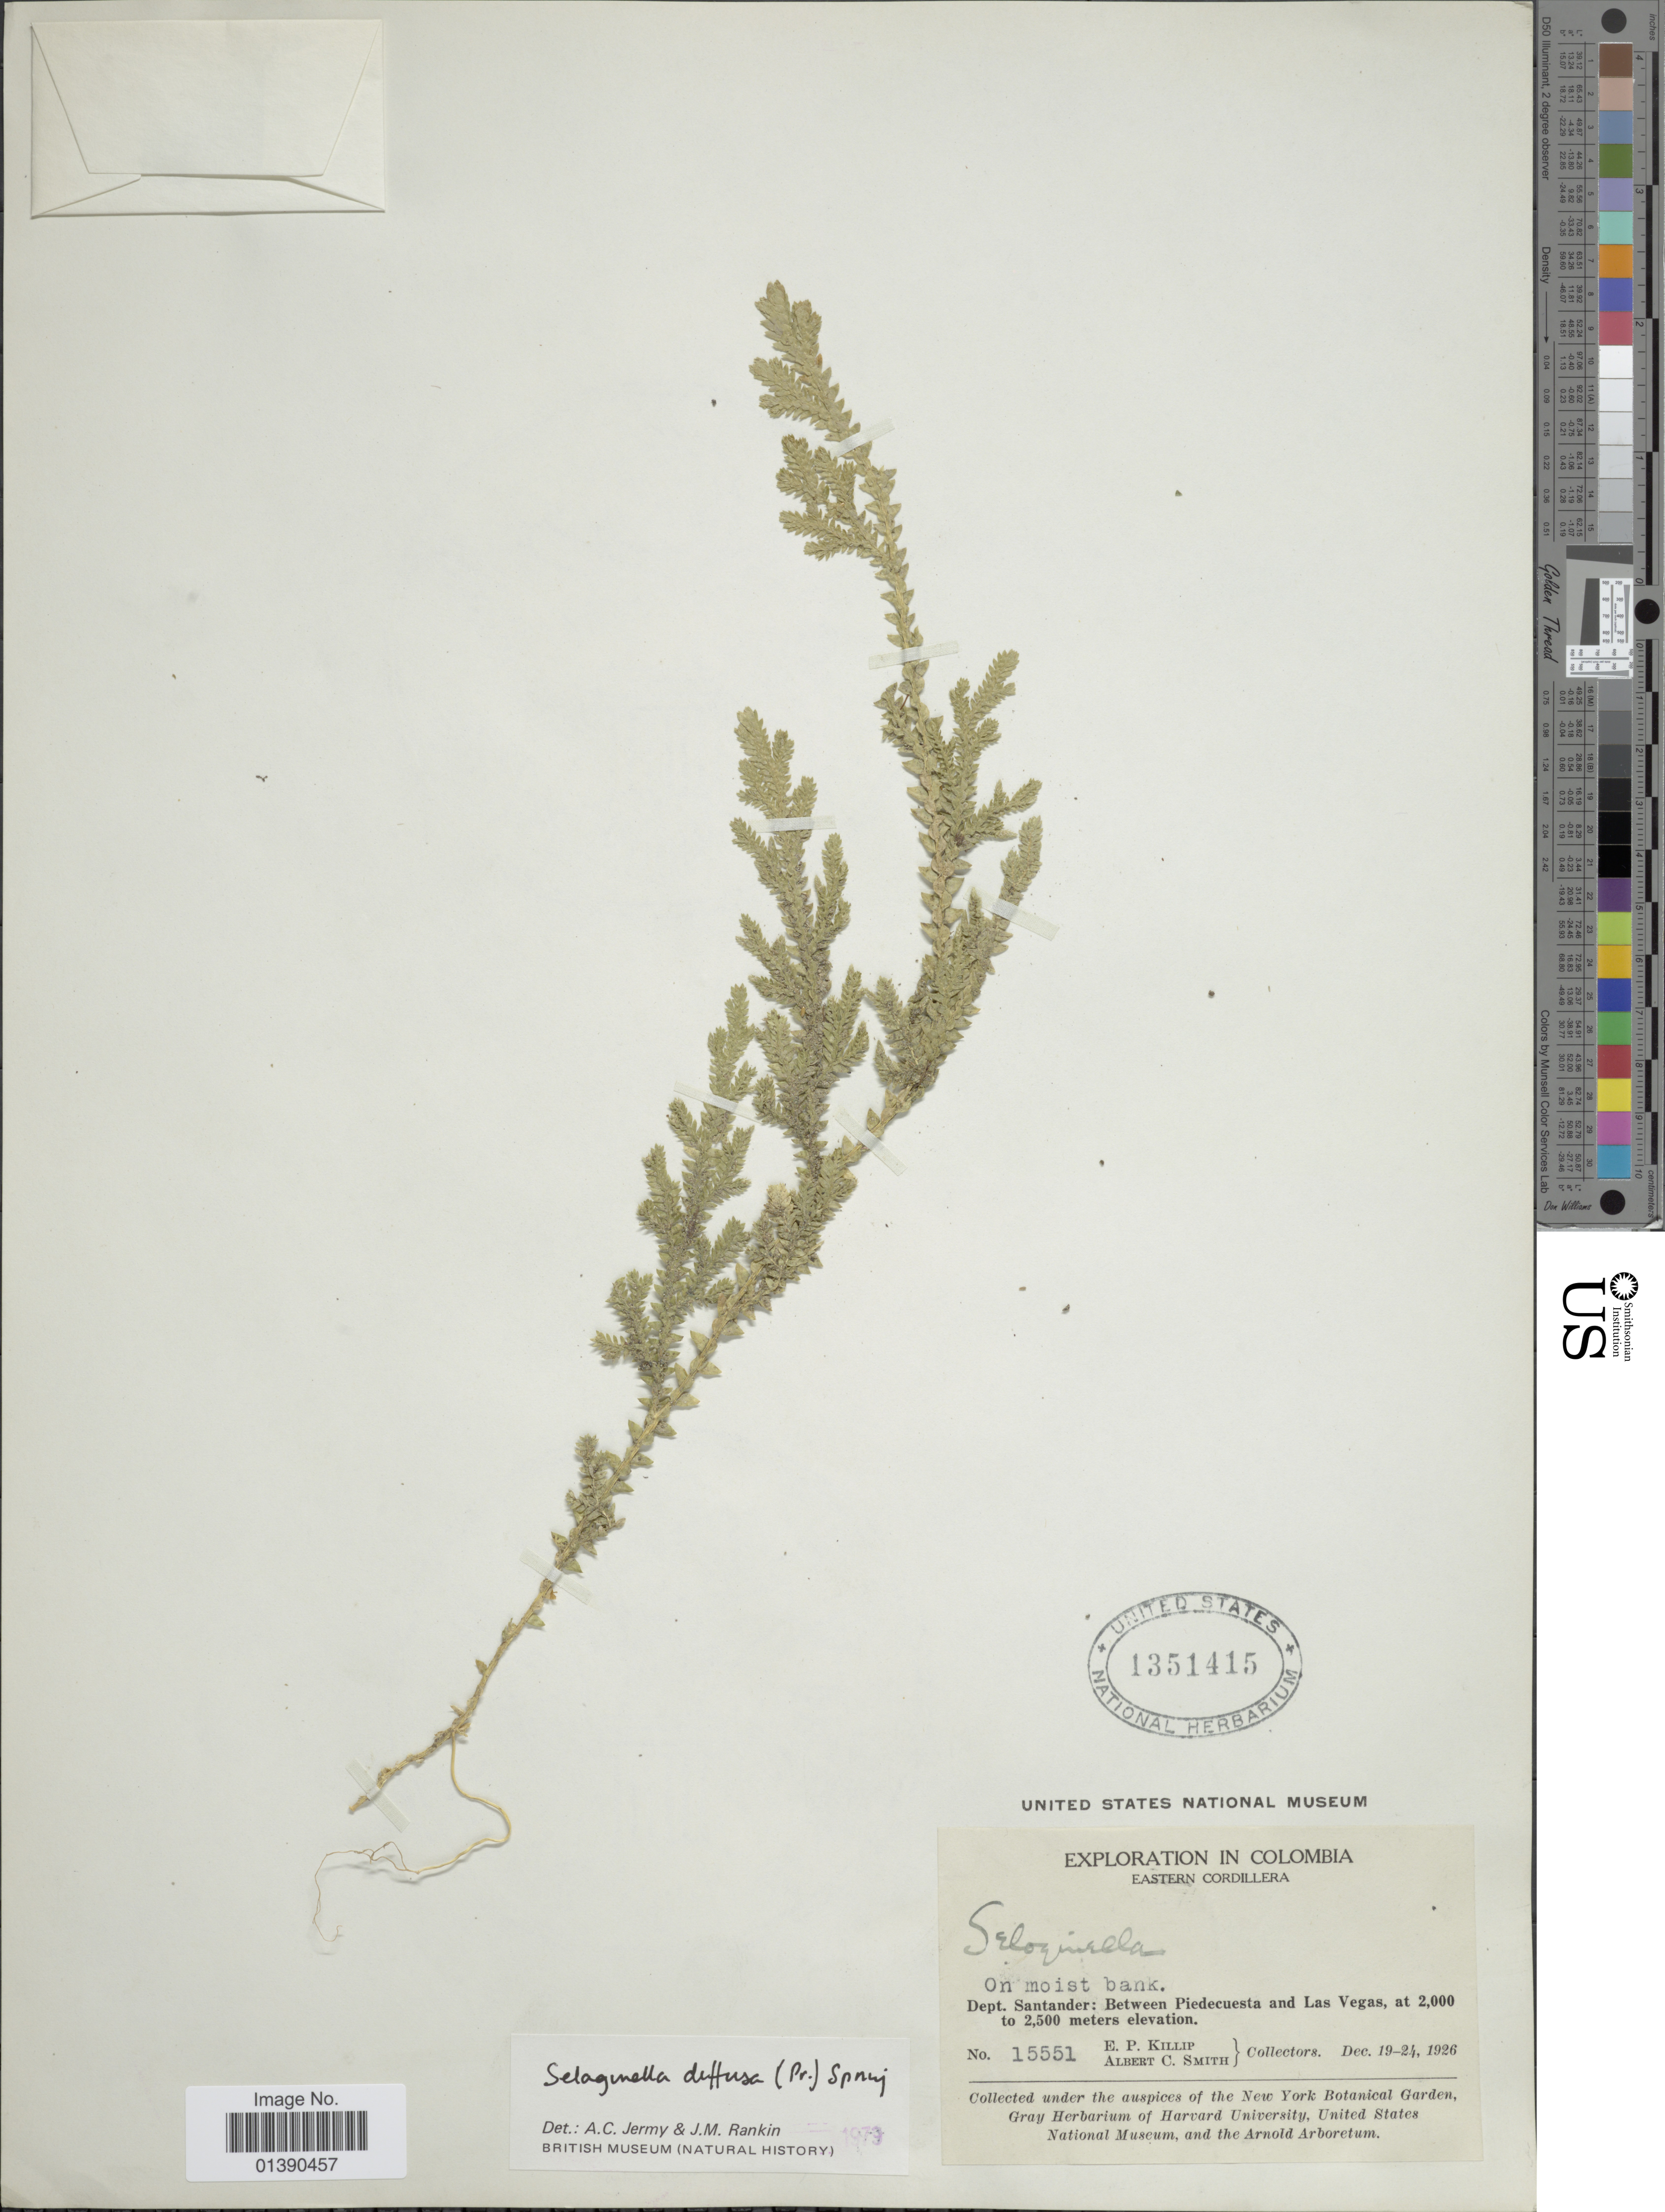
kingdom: Plantae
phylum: Tracheophyta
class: Lycopodiopsida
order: Selaginellales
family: Selaginellaceae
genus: Selaginella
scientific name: Selaginella diffusa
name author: (C. Presl) Spring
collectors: E. P. Killip & A. C. Smith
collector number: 15551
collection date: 1926-12-19/1926-12-24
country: Colombia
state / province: Santander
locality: Eastern Cordillera, Between Piedecuesta and Las vegas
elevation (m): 2000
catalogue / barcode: US 1351415